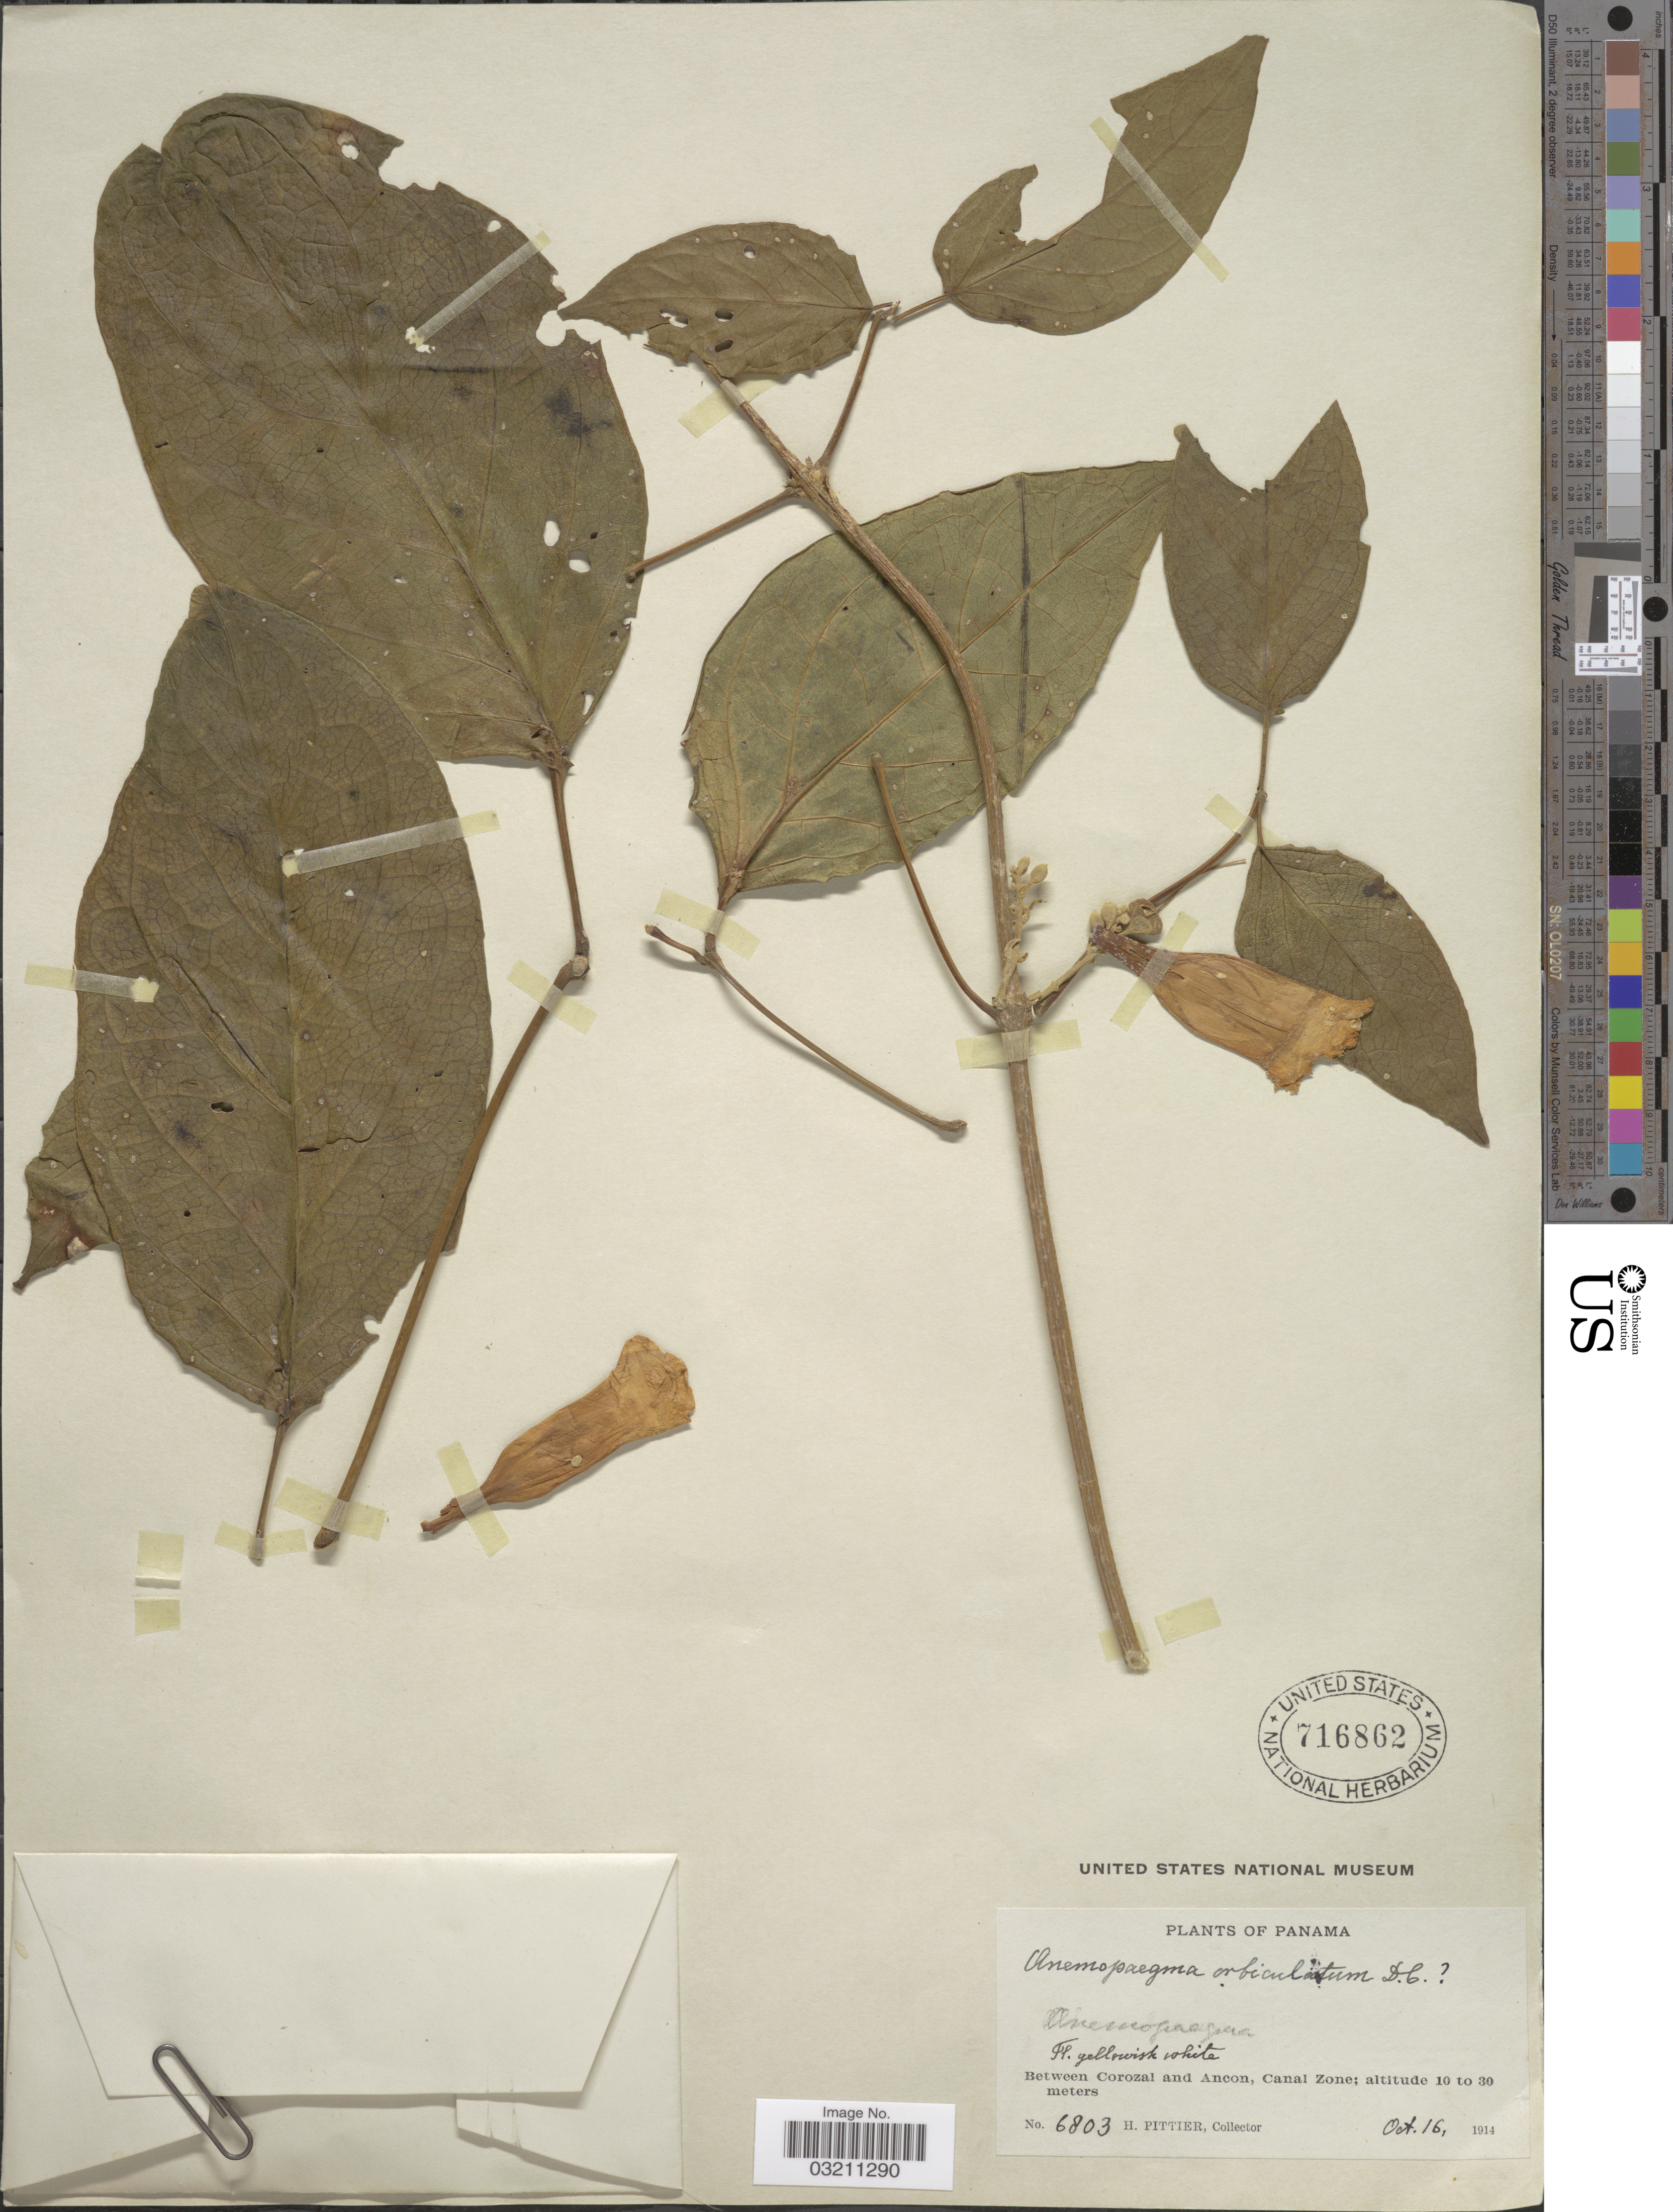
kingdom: Plantae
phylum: Tracheophyta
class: Magnoliopsida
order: Lamiales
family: Bignoniaceae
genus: Amphilophium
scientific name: Amphilophium orbiculatum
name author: (Jacq.) DC.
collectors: H. F. Pittier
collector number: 6803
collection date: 1914-10-16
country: Panama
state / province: Colón / Panamá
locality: Between Corozal and Ancon, Canal Zone.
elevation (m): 10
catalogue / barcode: US 716862